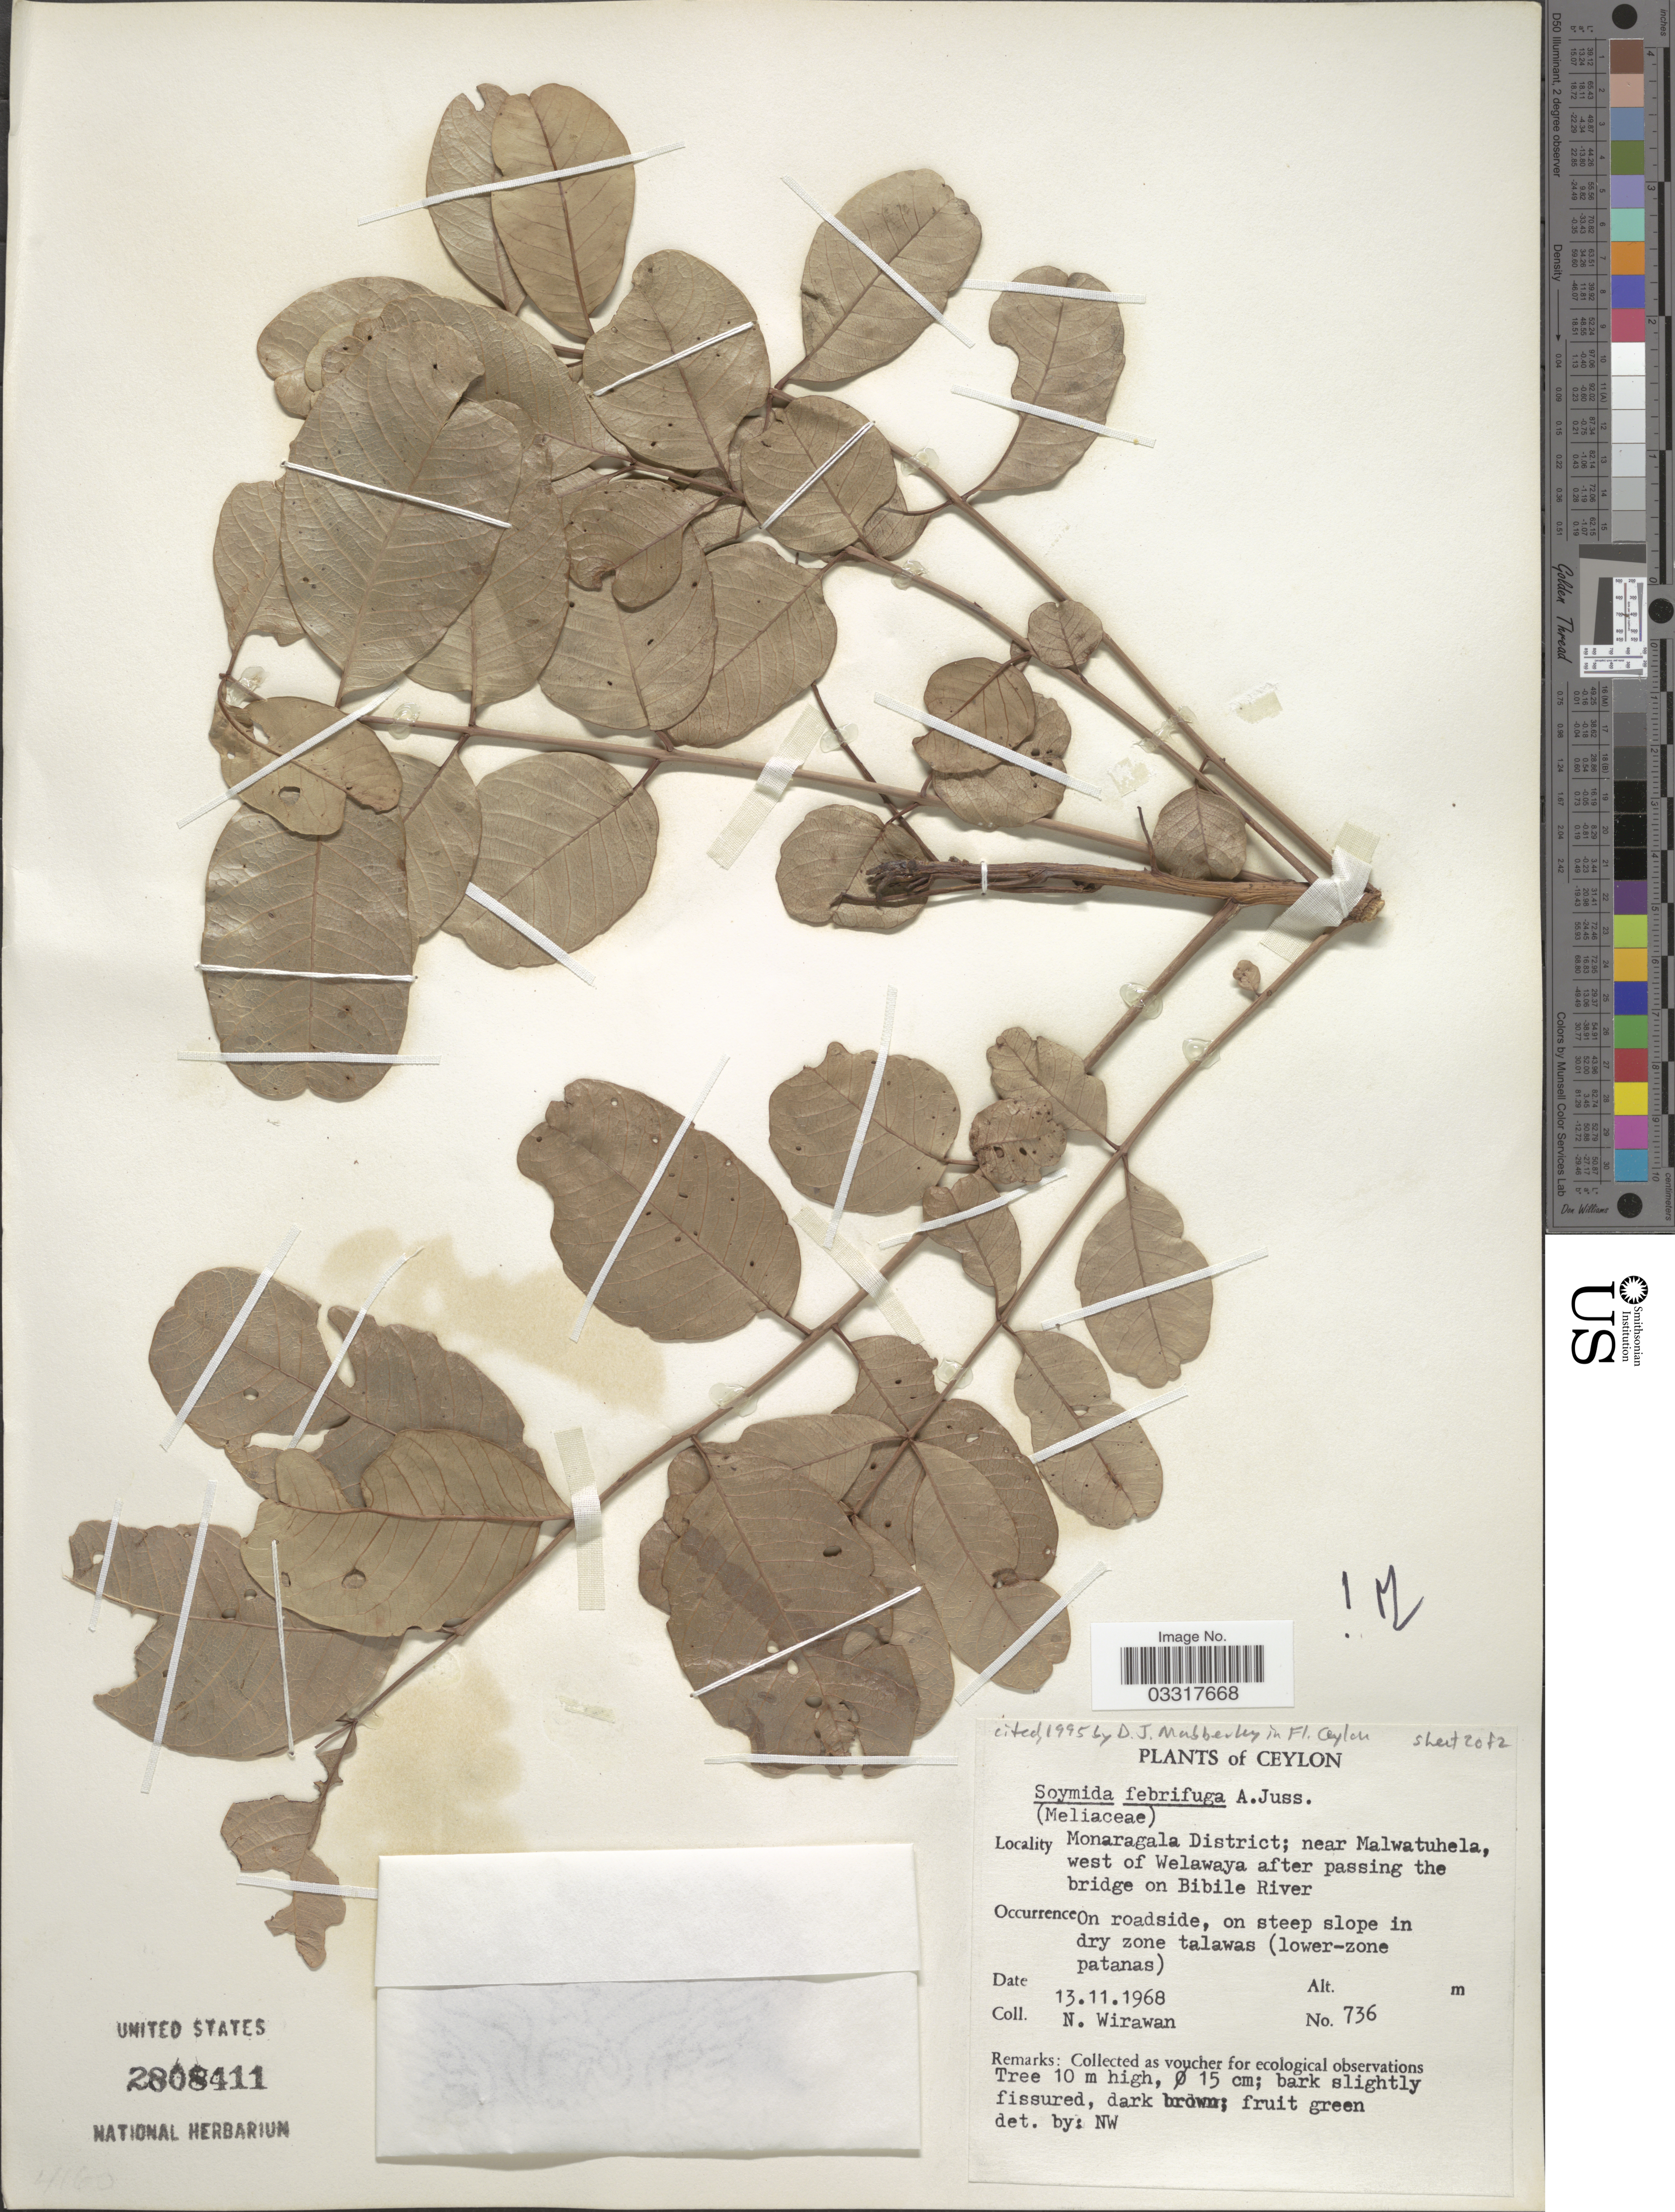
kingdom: Plantae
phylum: Tracheophyta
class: Magnoliopsida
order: Sapindales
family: Meliaceae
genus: Soymida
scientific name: Soymida febrifuga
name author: (Roxb.) A. Juss.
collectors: N. Wirawan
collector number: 736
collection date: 1968-11-13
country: Sri Lanka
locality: Ceylon, Monaragala District; near Malwatuhela, west of Welawaya after passing the bridge on Bibile River.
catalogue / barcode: US 2808411